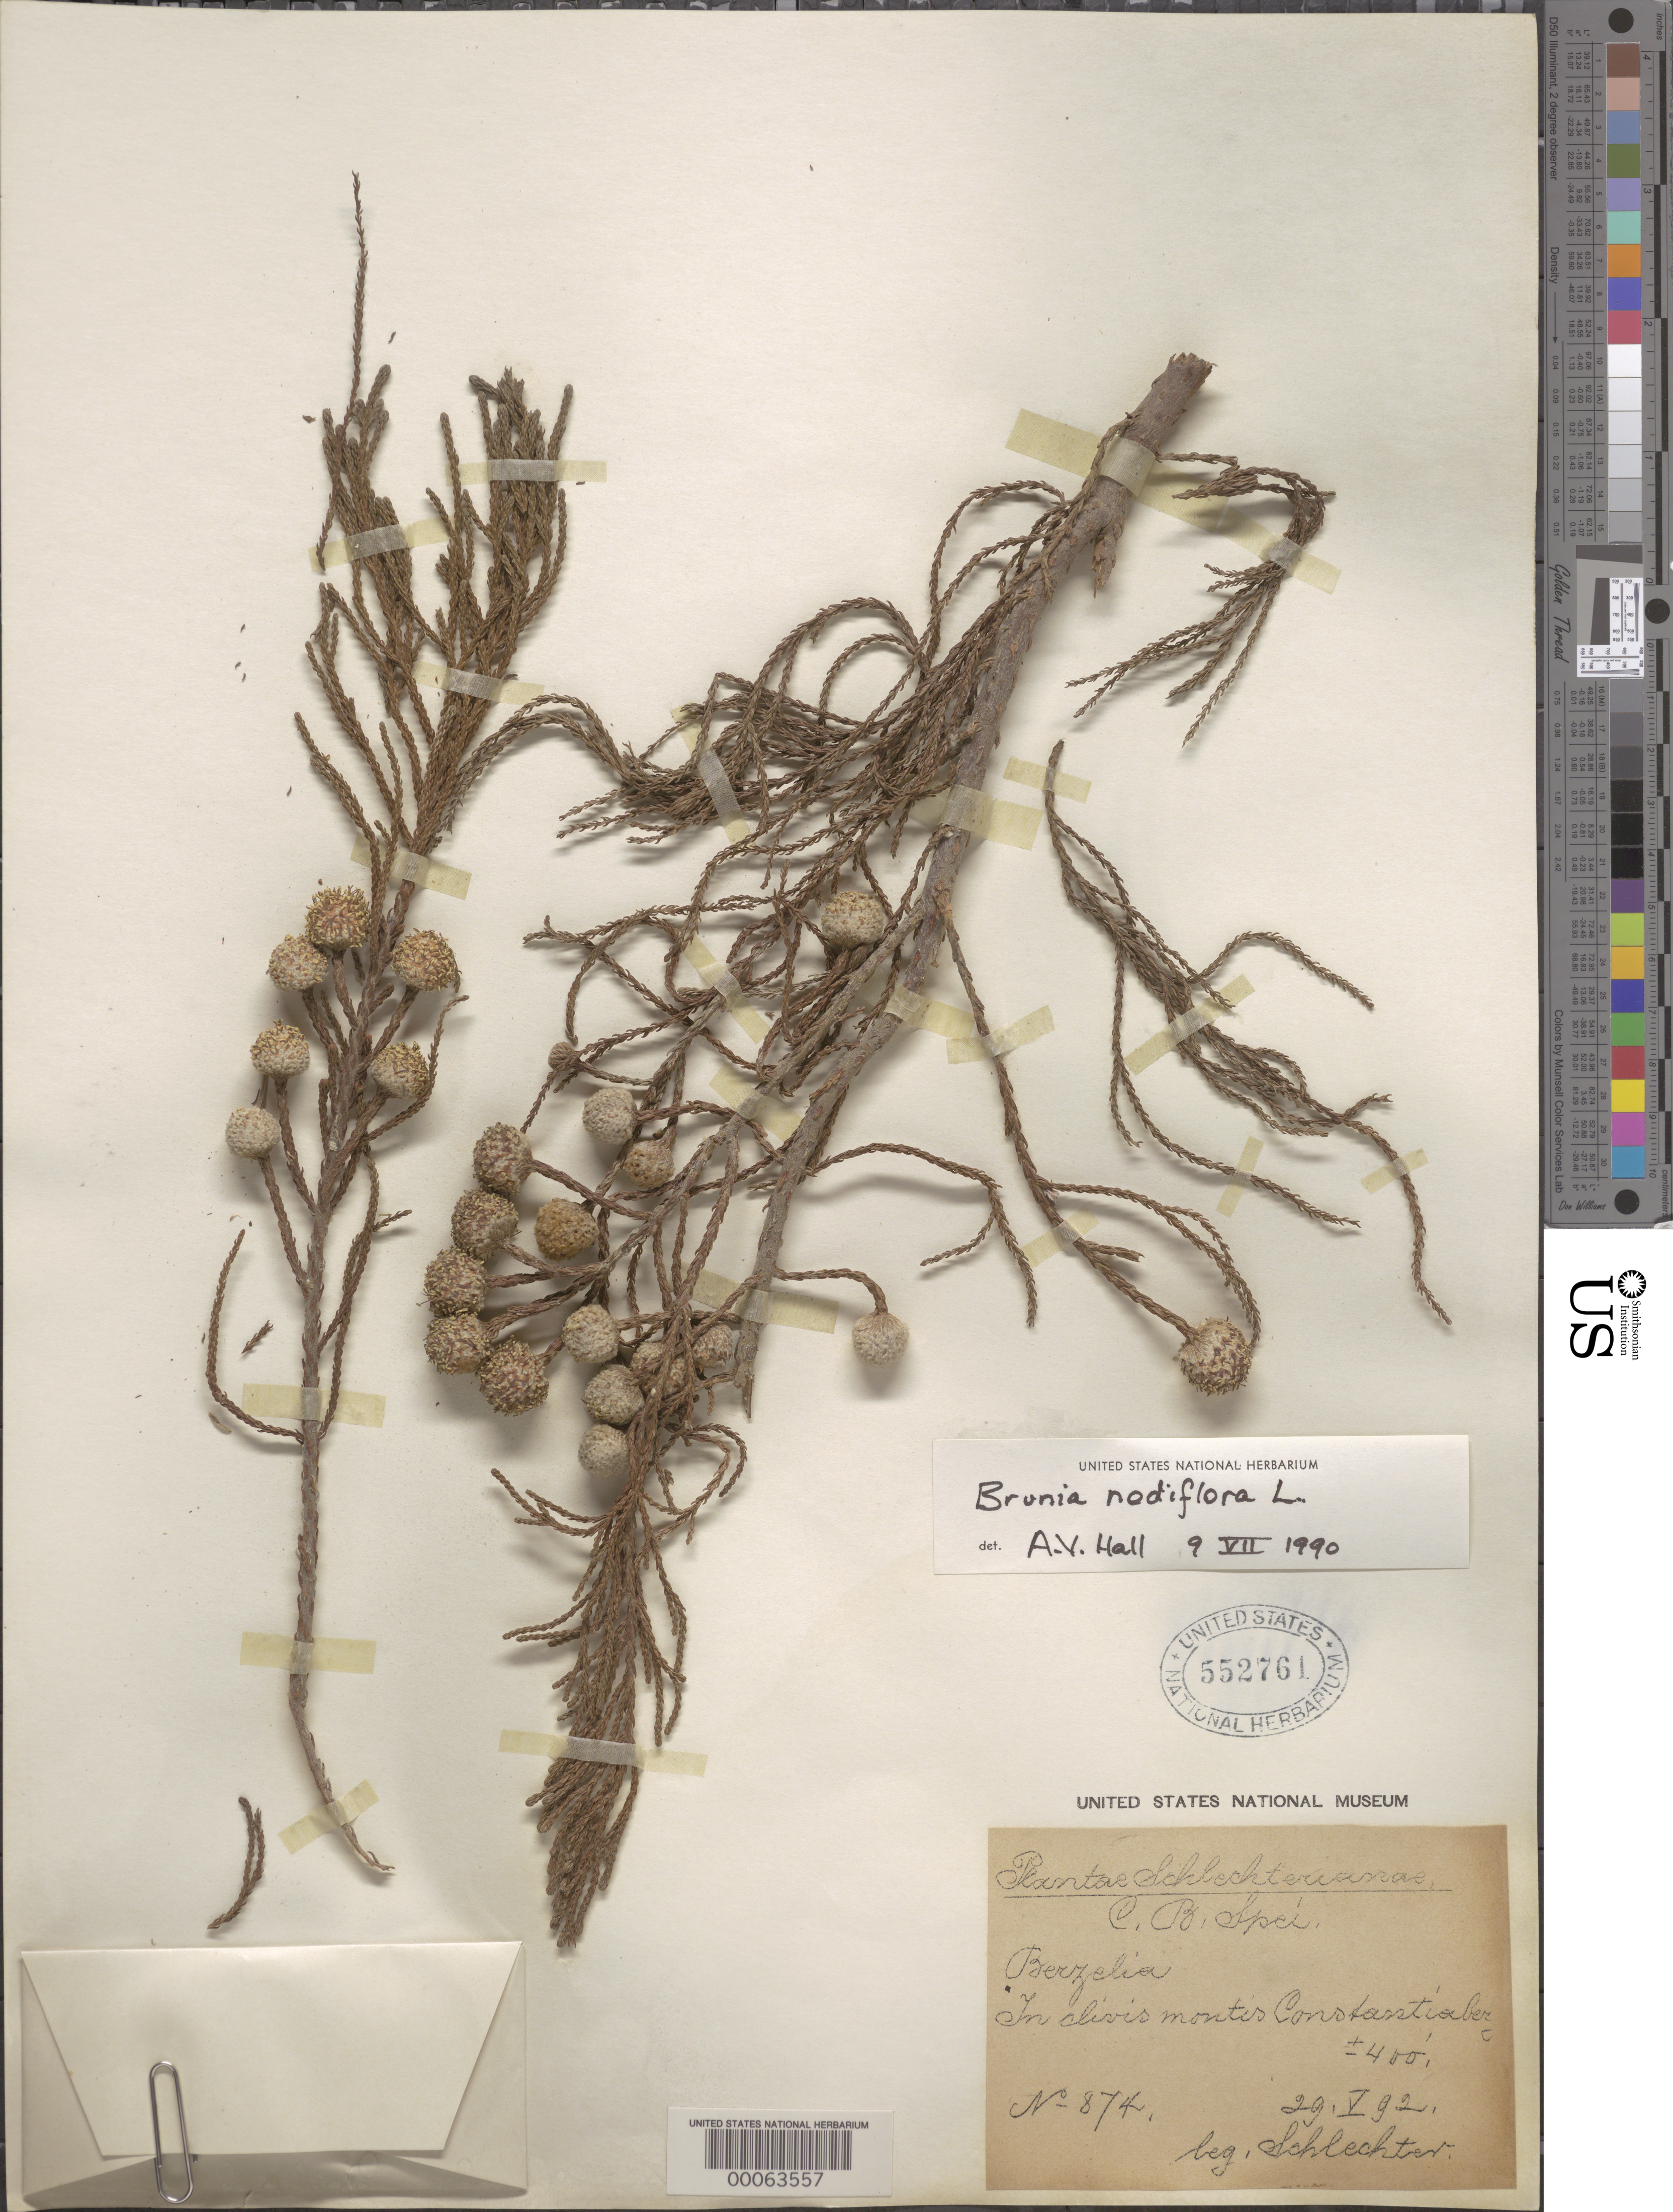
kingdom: Plantae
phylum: Tracheophyta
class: Magnoliopsida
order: Bruniales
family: Bruniaceae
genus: Berzelia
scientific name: Berzelia sp.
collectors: Schlechter, --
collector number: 874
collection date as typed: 29 May 1892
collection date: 1892-05-29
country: South Africa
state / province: Western Cape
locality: In clivis montis Constantiaberg.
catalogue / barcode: US 552761